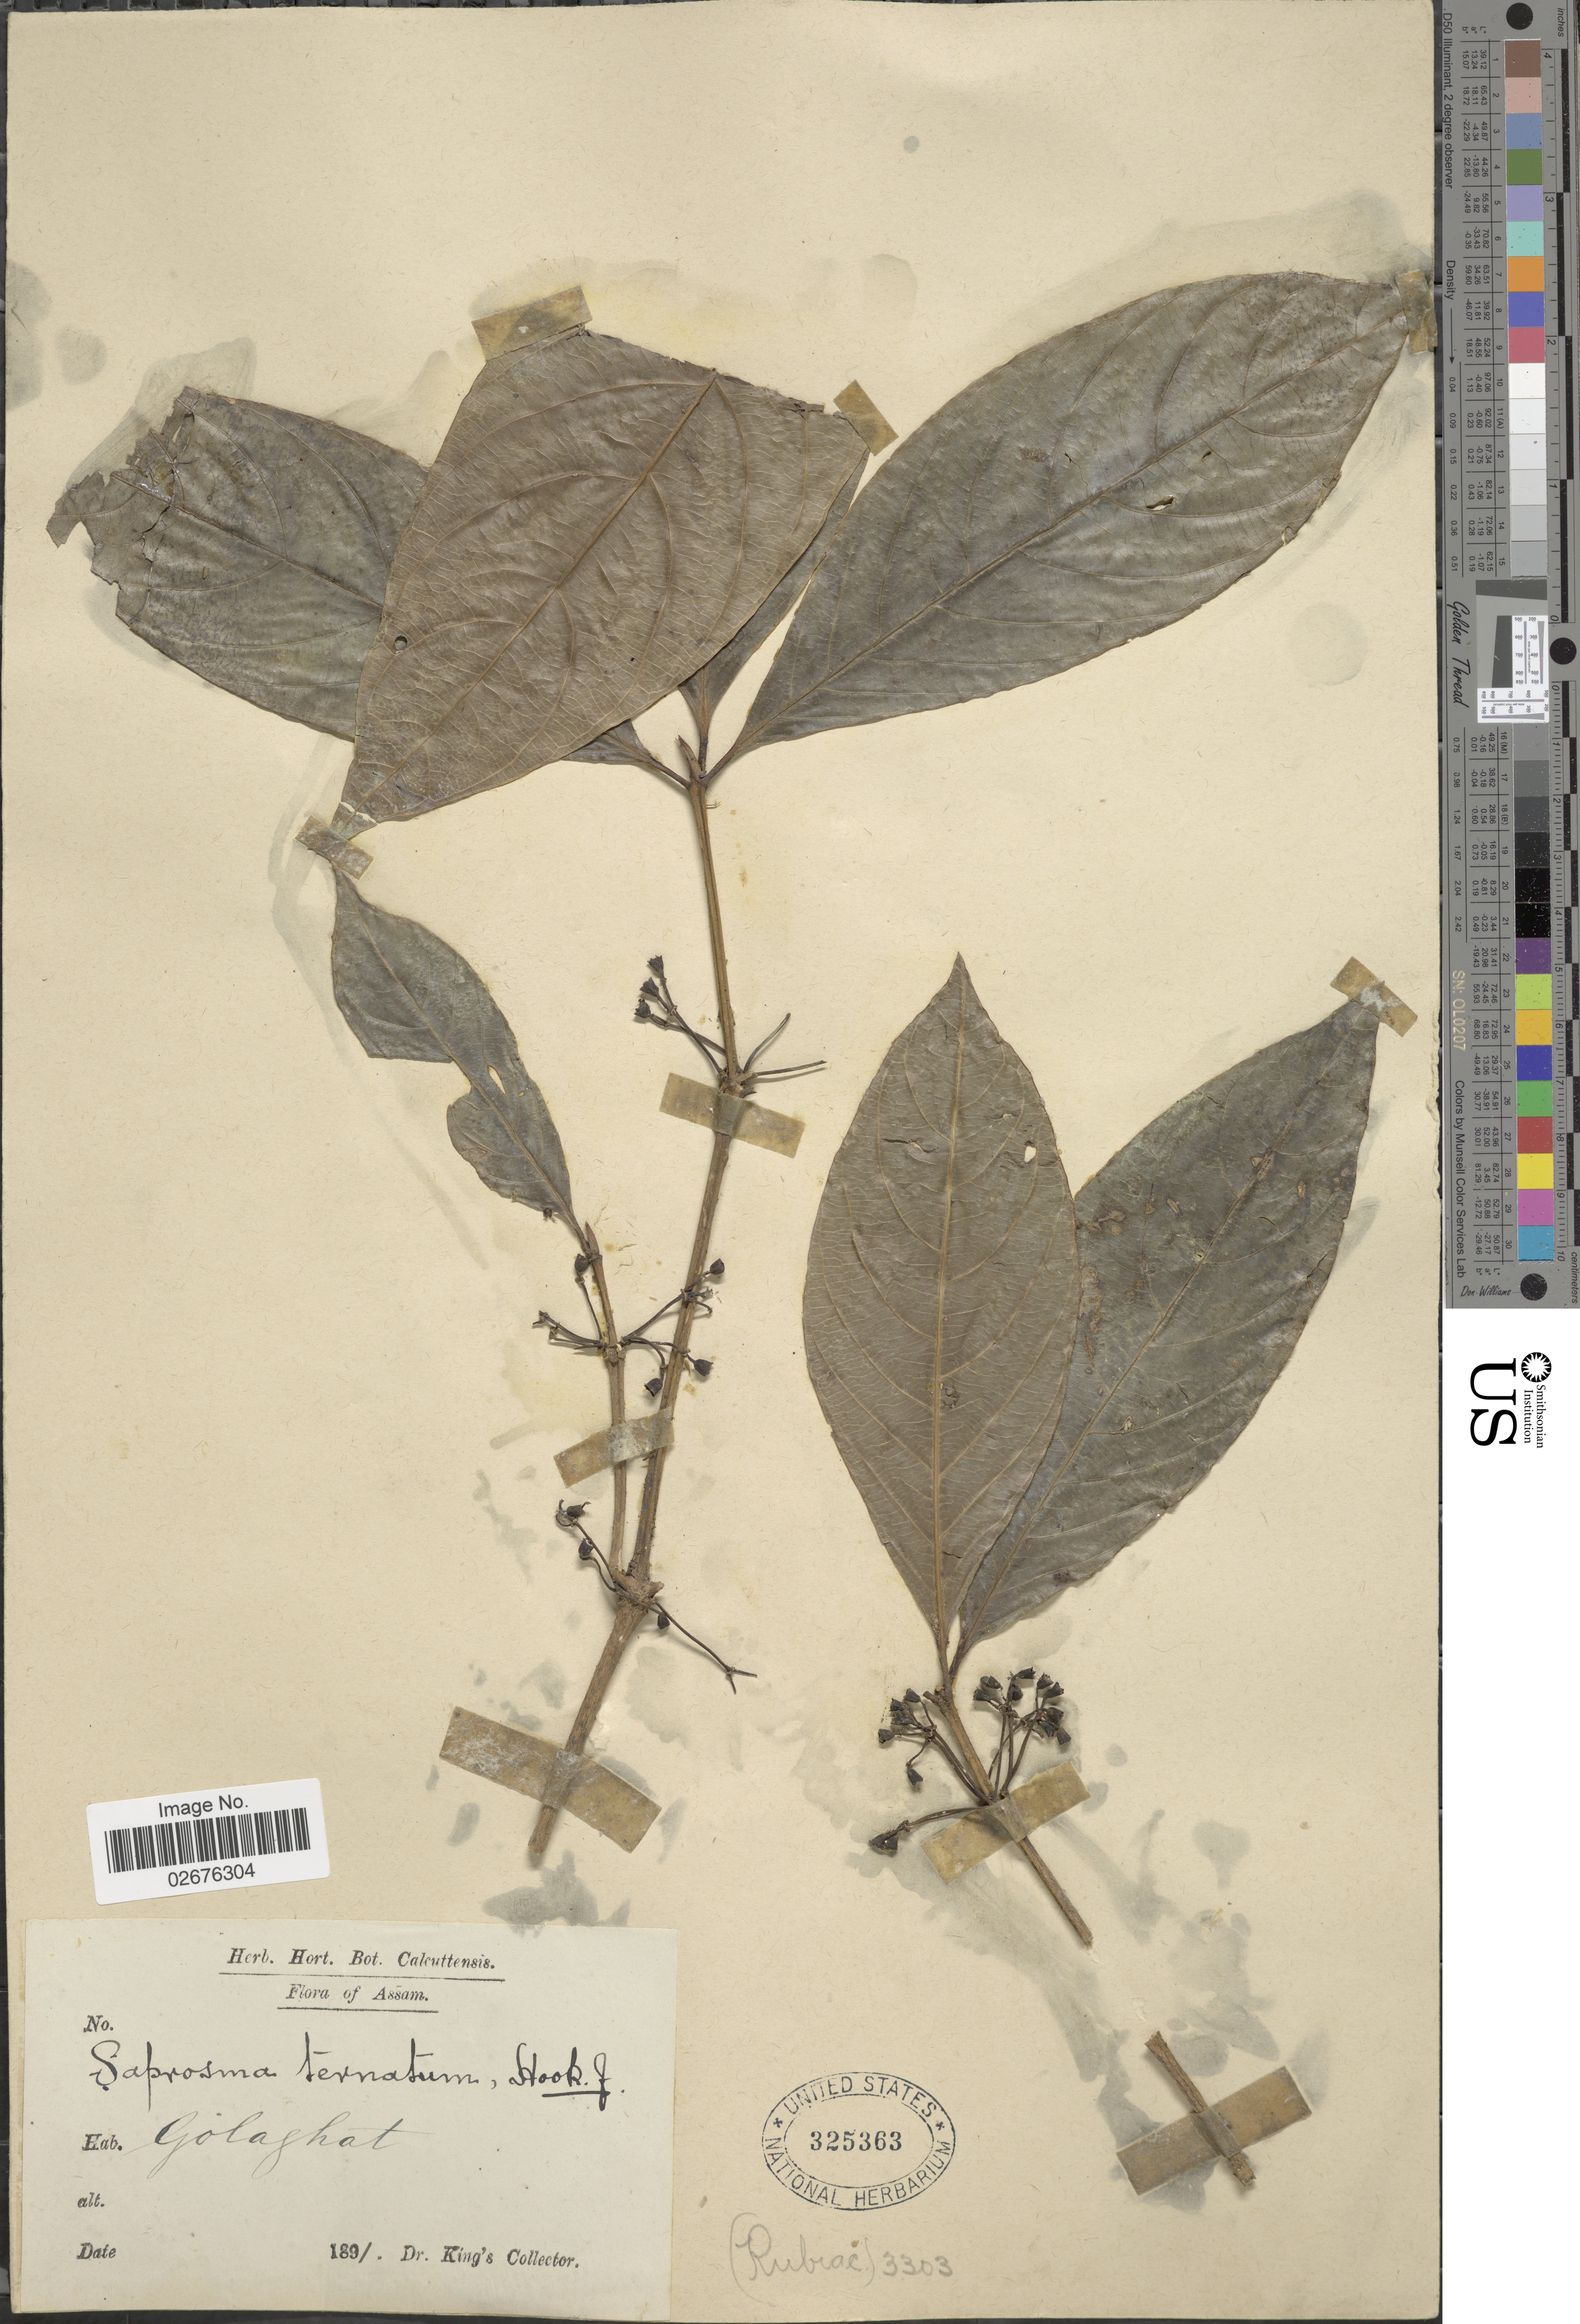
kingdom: Plantae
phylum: Tracheophyta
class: Magnoliopsida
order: Gentianales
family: Rubiaceae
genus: Saprosma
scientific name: Saprosma ternata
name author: (Wall.) Benth. & Hook. f. ex Kurz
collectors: Dr. King's collector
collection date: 1891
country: India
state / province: Assam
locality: Golaghat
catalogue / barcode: US 325363